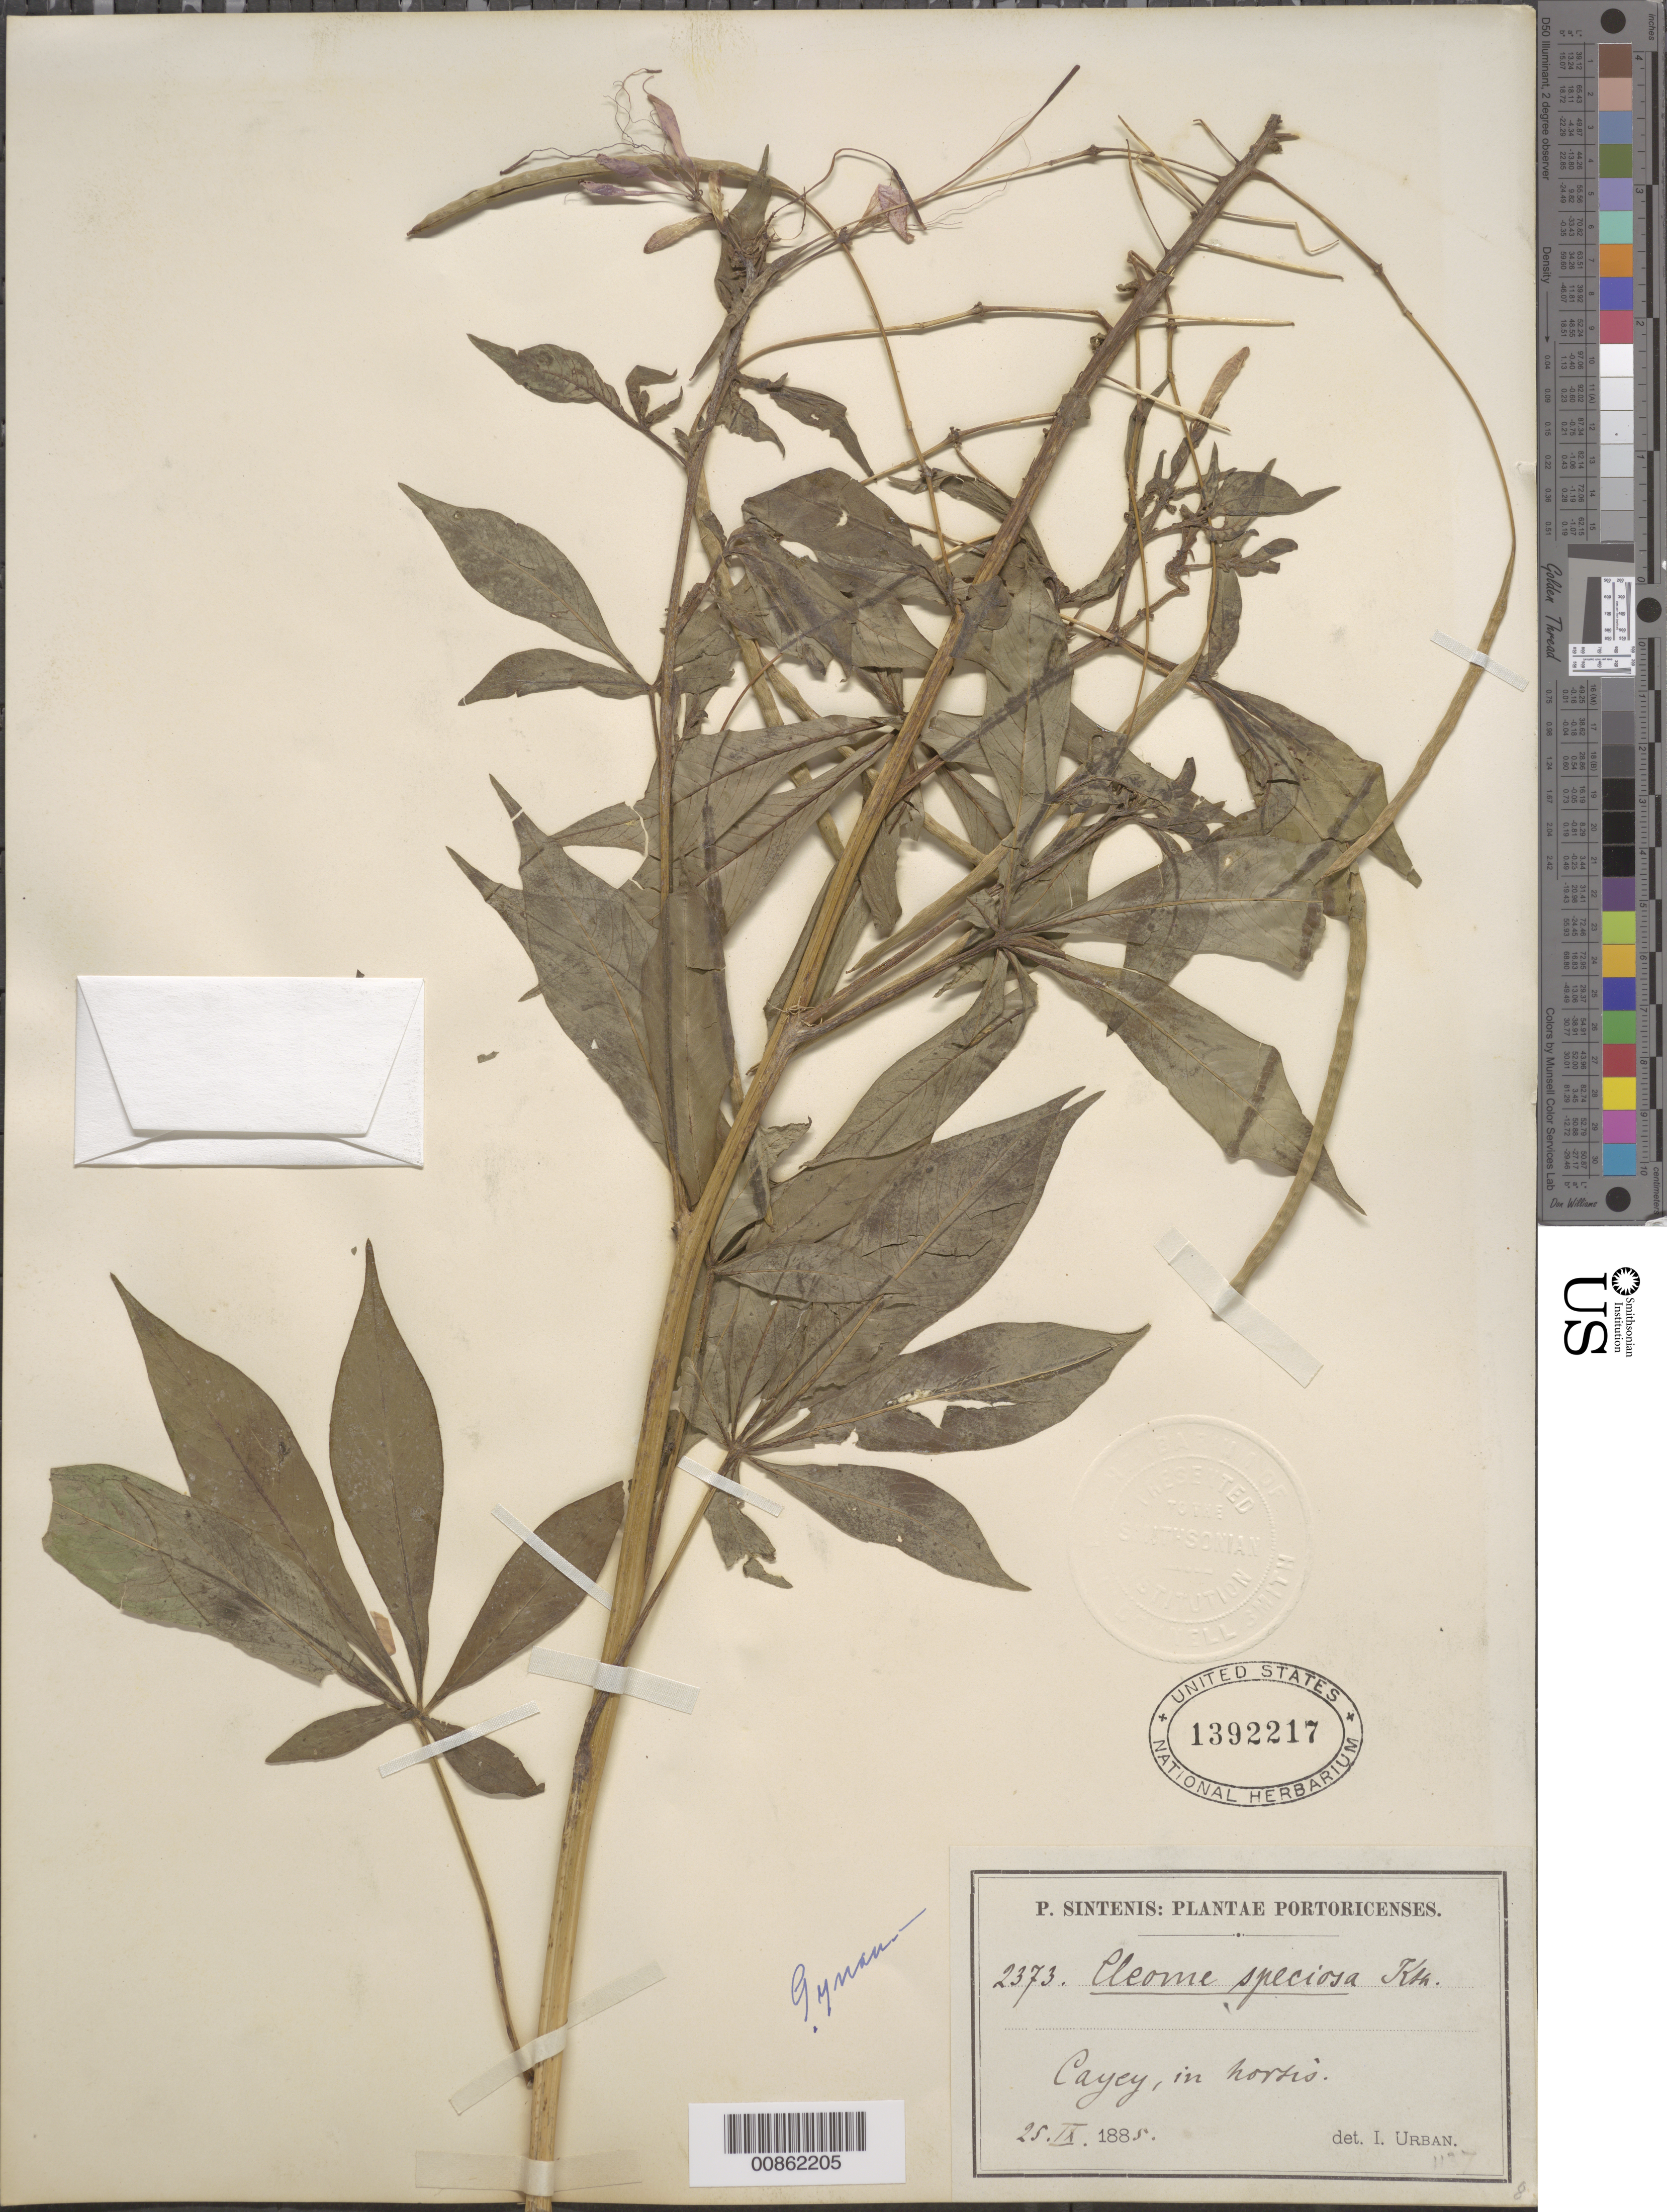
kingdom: Plantae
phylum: Tracheophyta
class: Magnoliopsida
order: Brassicales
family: Cleomaceae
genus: Cleoserrata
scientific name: Cleoserrata speciosa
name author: (Raf.) Iltis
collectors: P. Sintenis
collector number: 2373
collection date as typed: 25 Sep 1885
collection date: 1885-09-25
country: Puerto Rico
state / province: Cayey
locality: Cayey.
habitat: In hortis.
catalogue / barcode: US 1392217